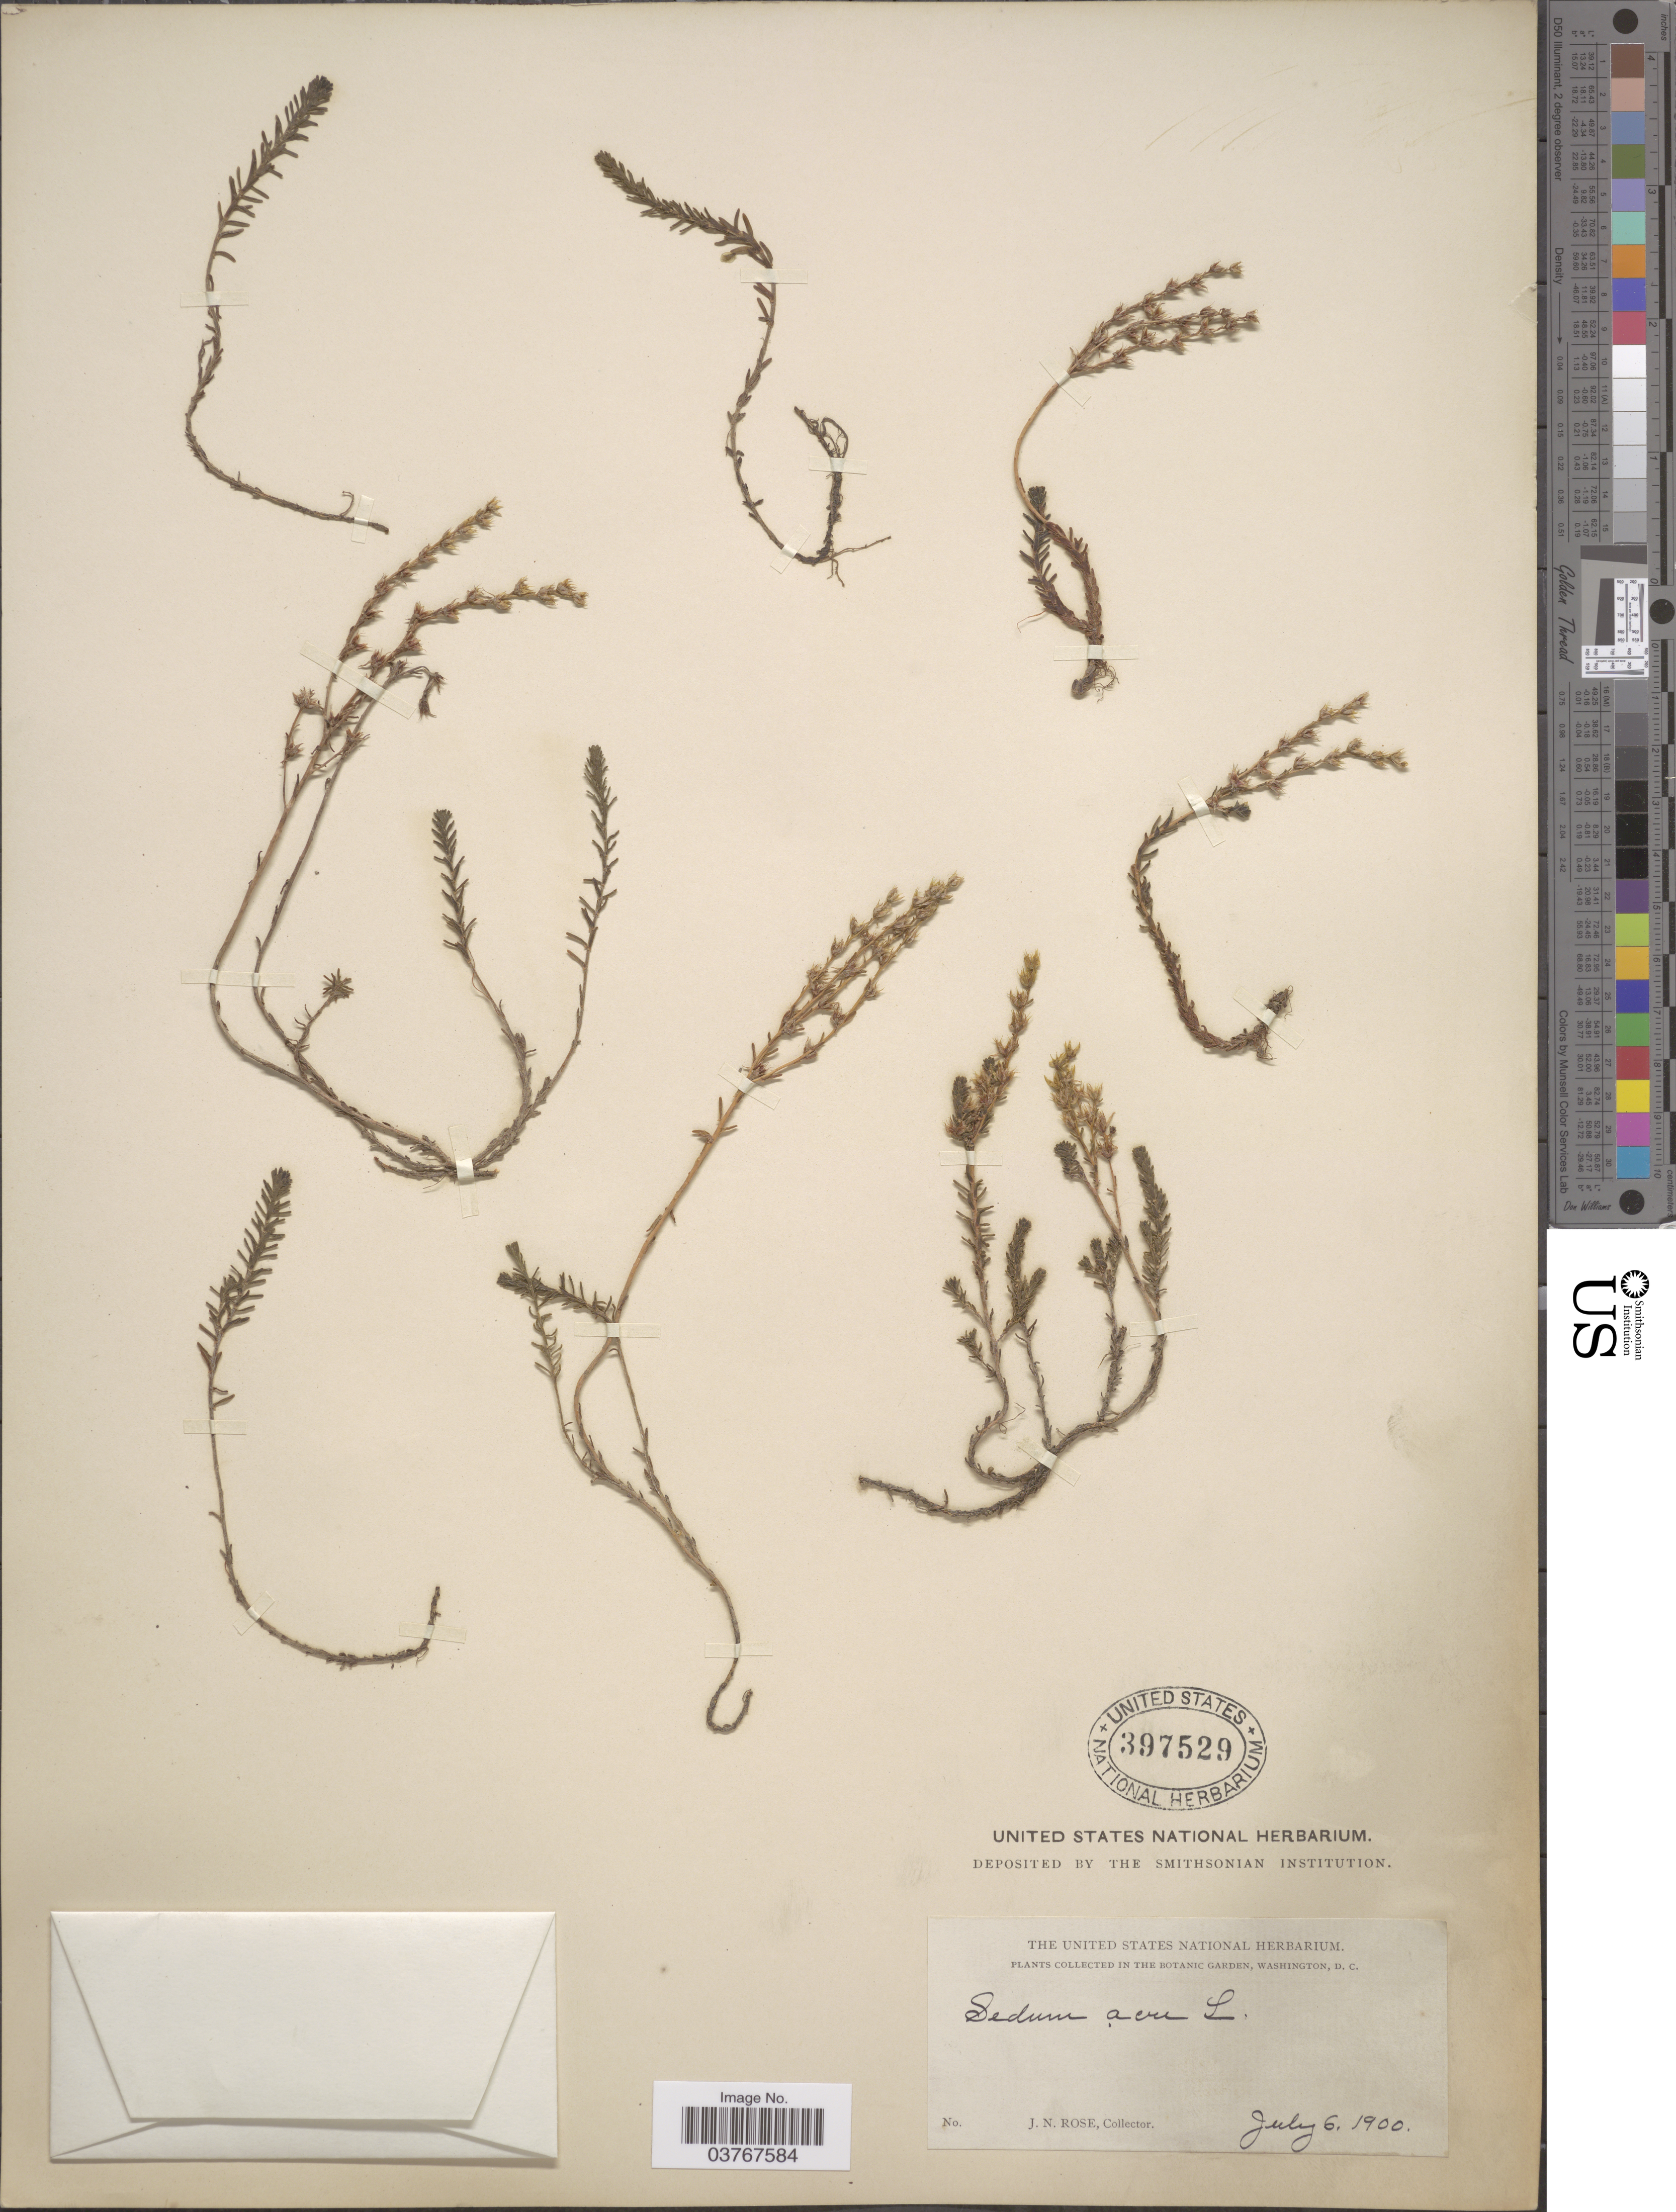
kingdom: Plantae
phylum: Tracheophyta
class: Magnoliopsida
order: Saxifragales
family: Crassulaceae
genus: Sedum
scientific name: Sedum acre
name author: L.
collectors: J. N. Rose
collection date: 1900-07-06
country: United States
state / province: Washington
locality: The Botanic Garden.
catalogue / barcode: US 397529